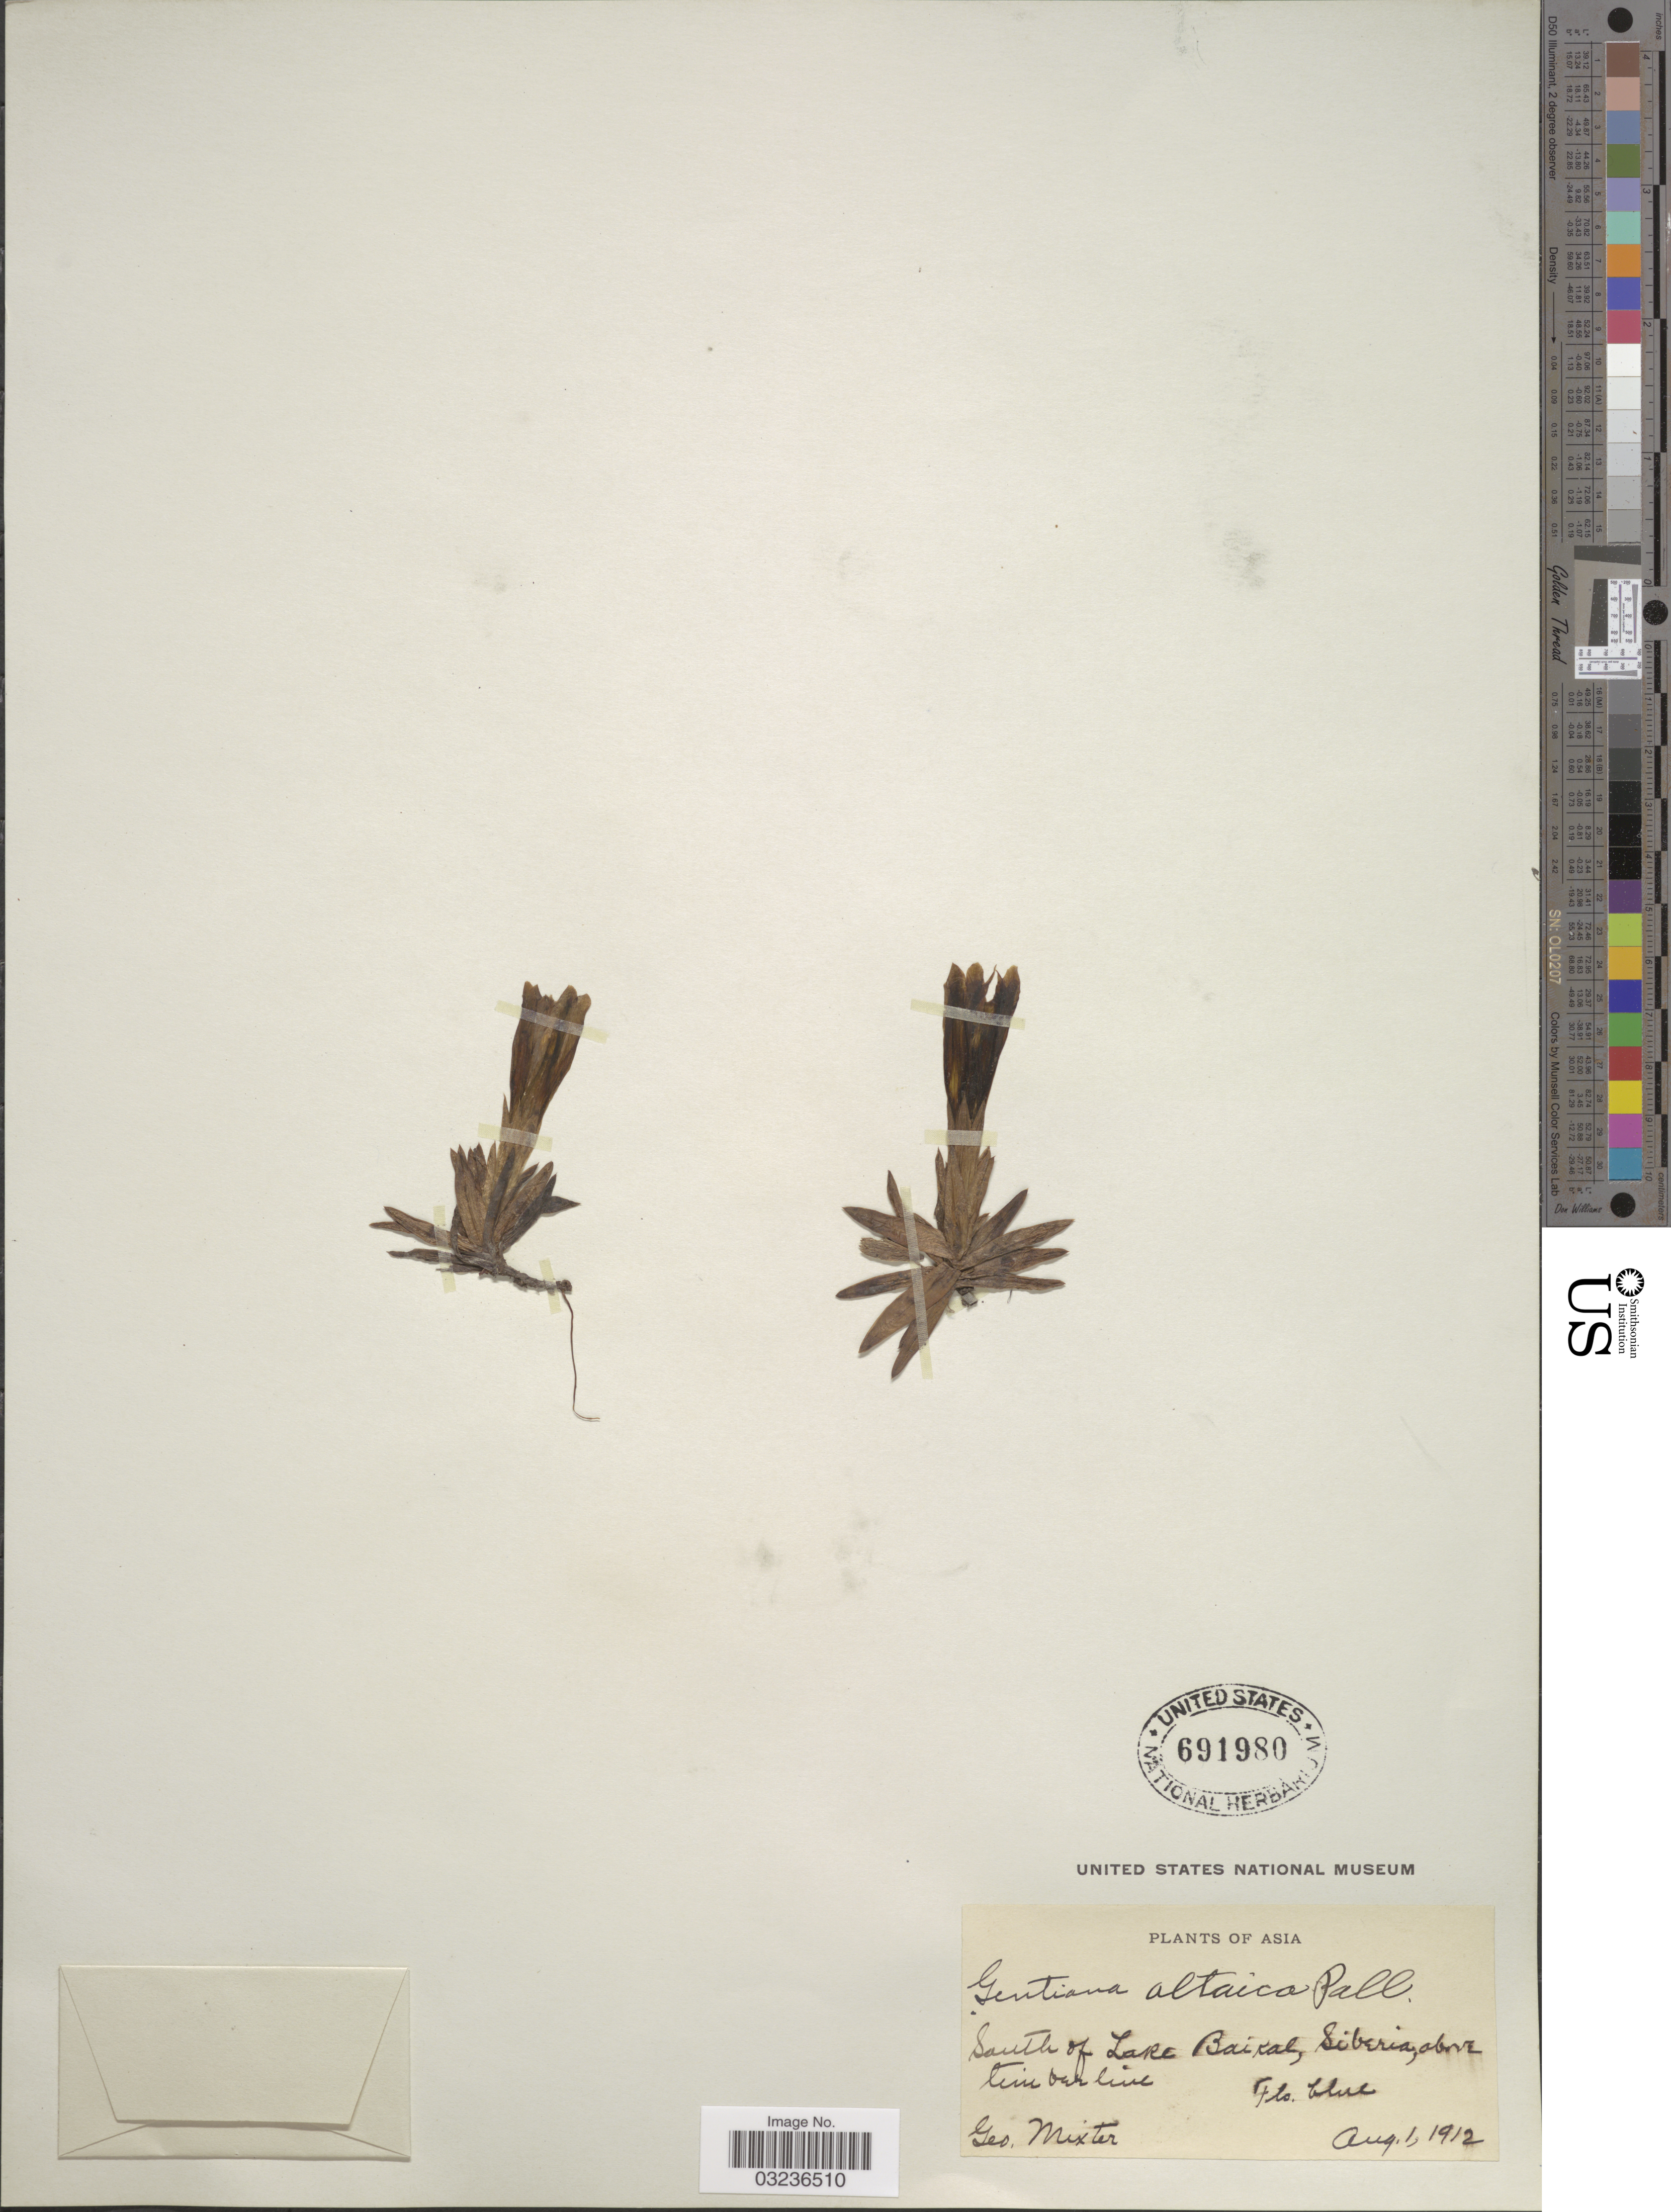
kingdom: Plantae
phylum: Tracheophyta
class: Magnoliopsida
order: Gentianales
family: Gentianaceae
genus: Gentiana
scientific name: Gentiana altaica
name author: Laxm.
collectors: G. Mixter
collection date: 1912-08-01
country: Russian Federation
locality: Asia. South of Lake Baikal, Siberia, above timberline.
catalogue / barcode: US 691980